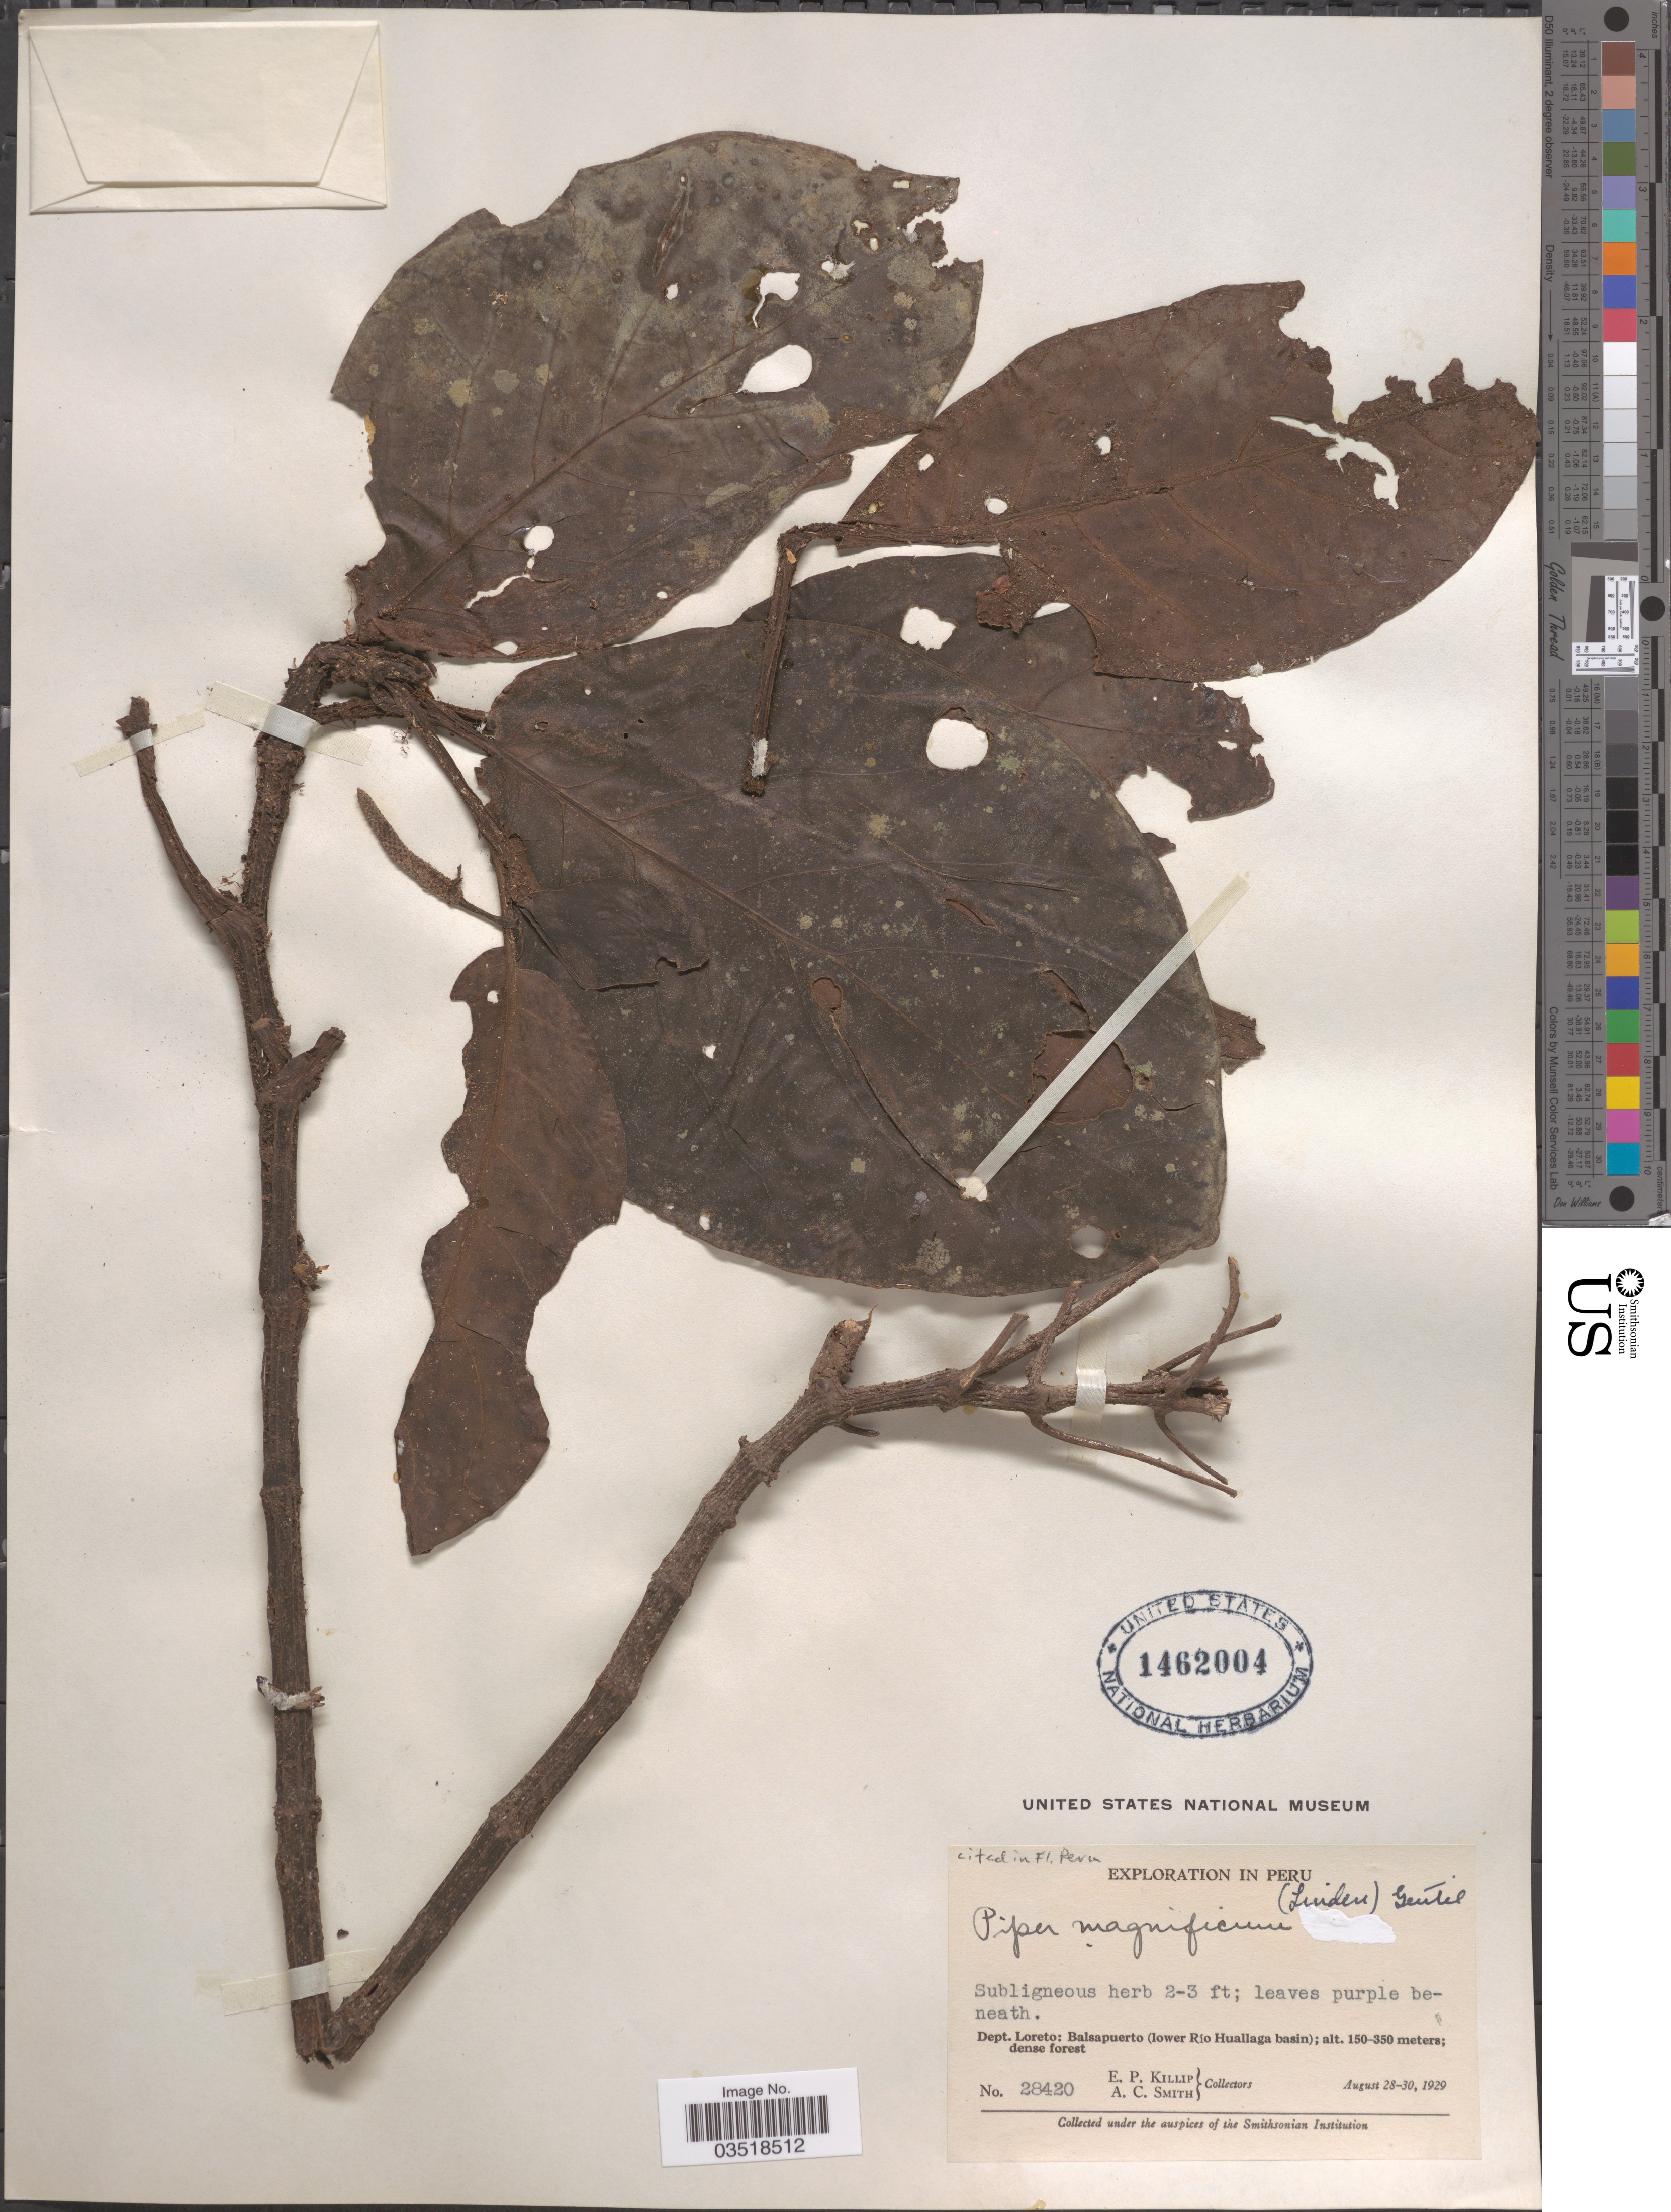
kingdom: Plantae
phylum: Tracheophyta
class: Magnoliopsida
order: Piperales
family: Piperaceae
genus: Piper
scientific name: Piper magnificum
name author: Trel.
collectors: E. P. Killip & A. C. Smith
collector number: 28420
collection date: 1929-08-28/1929-08-30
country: Peru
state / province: Loreto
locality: Dept. Loreto: Balsapuerto (lower Río Huallaga basin).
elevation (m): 150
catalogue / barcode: US 1462004